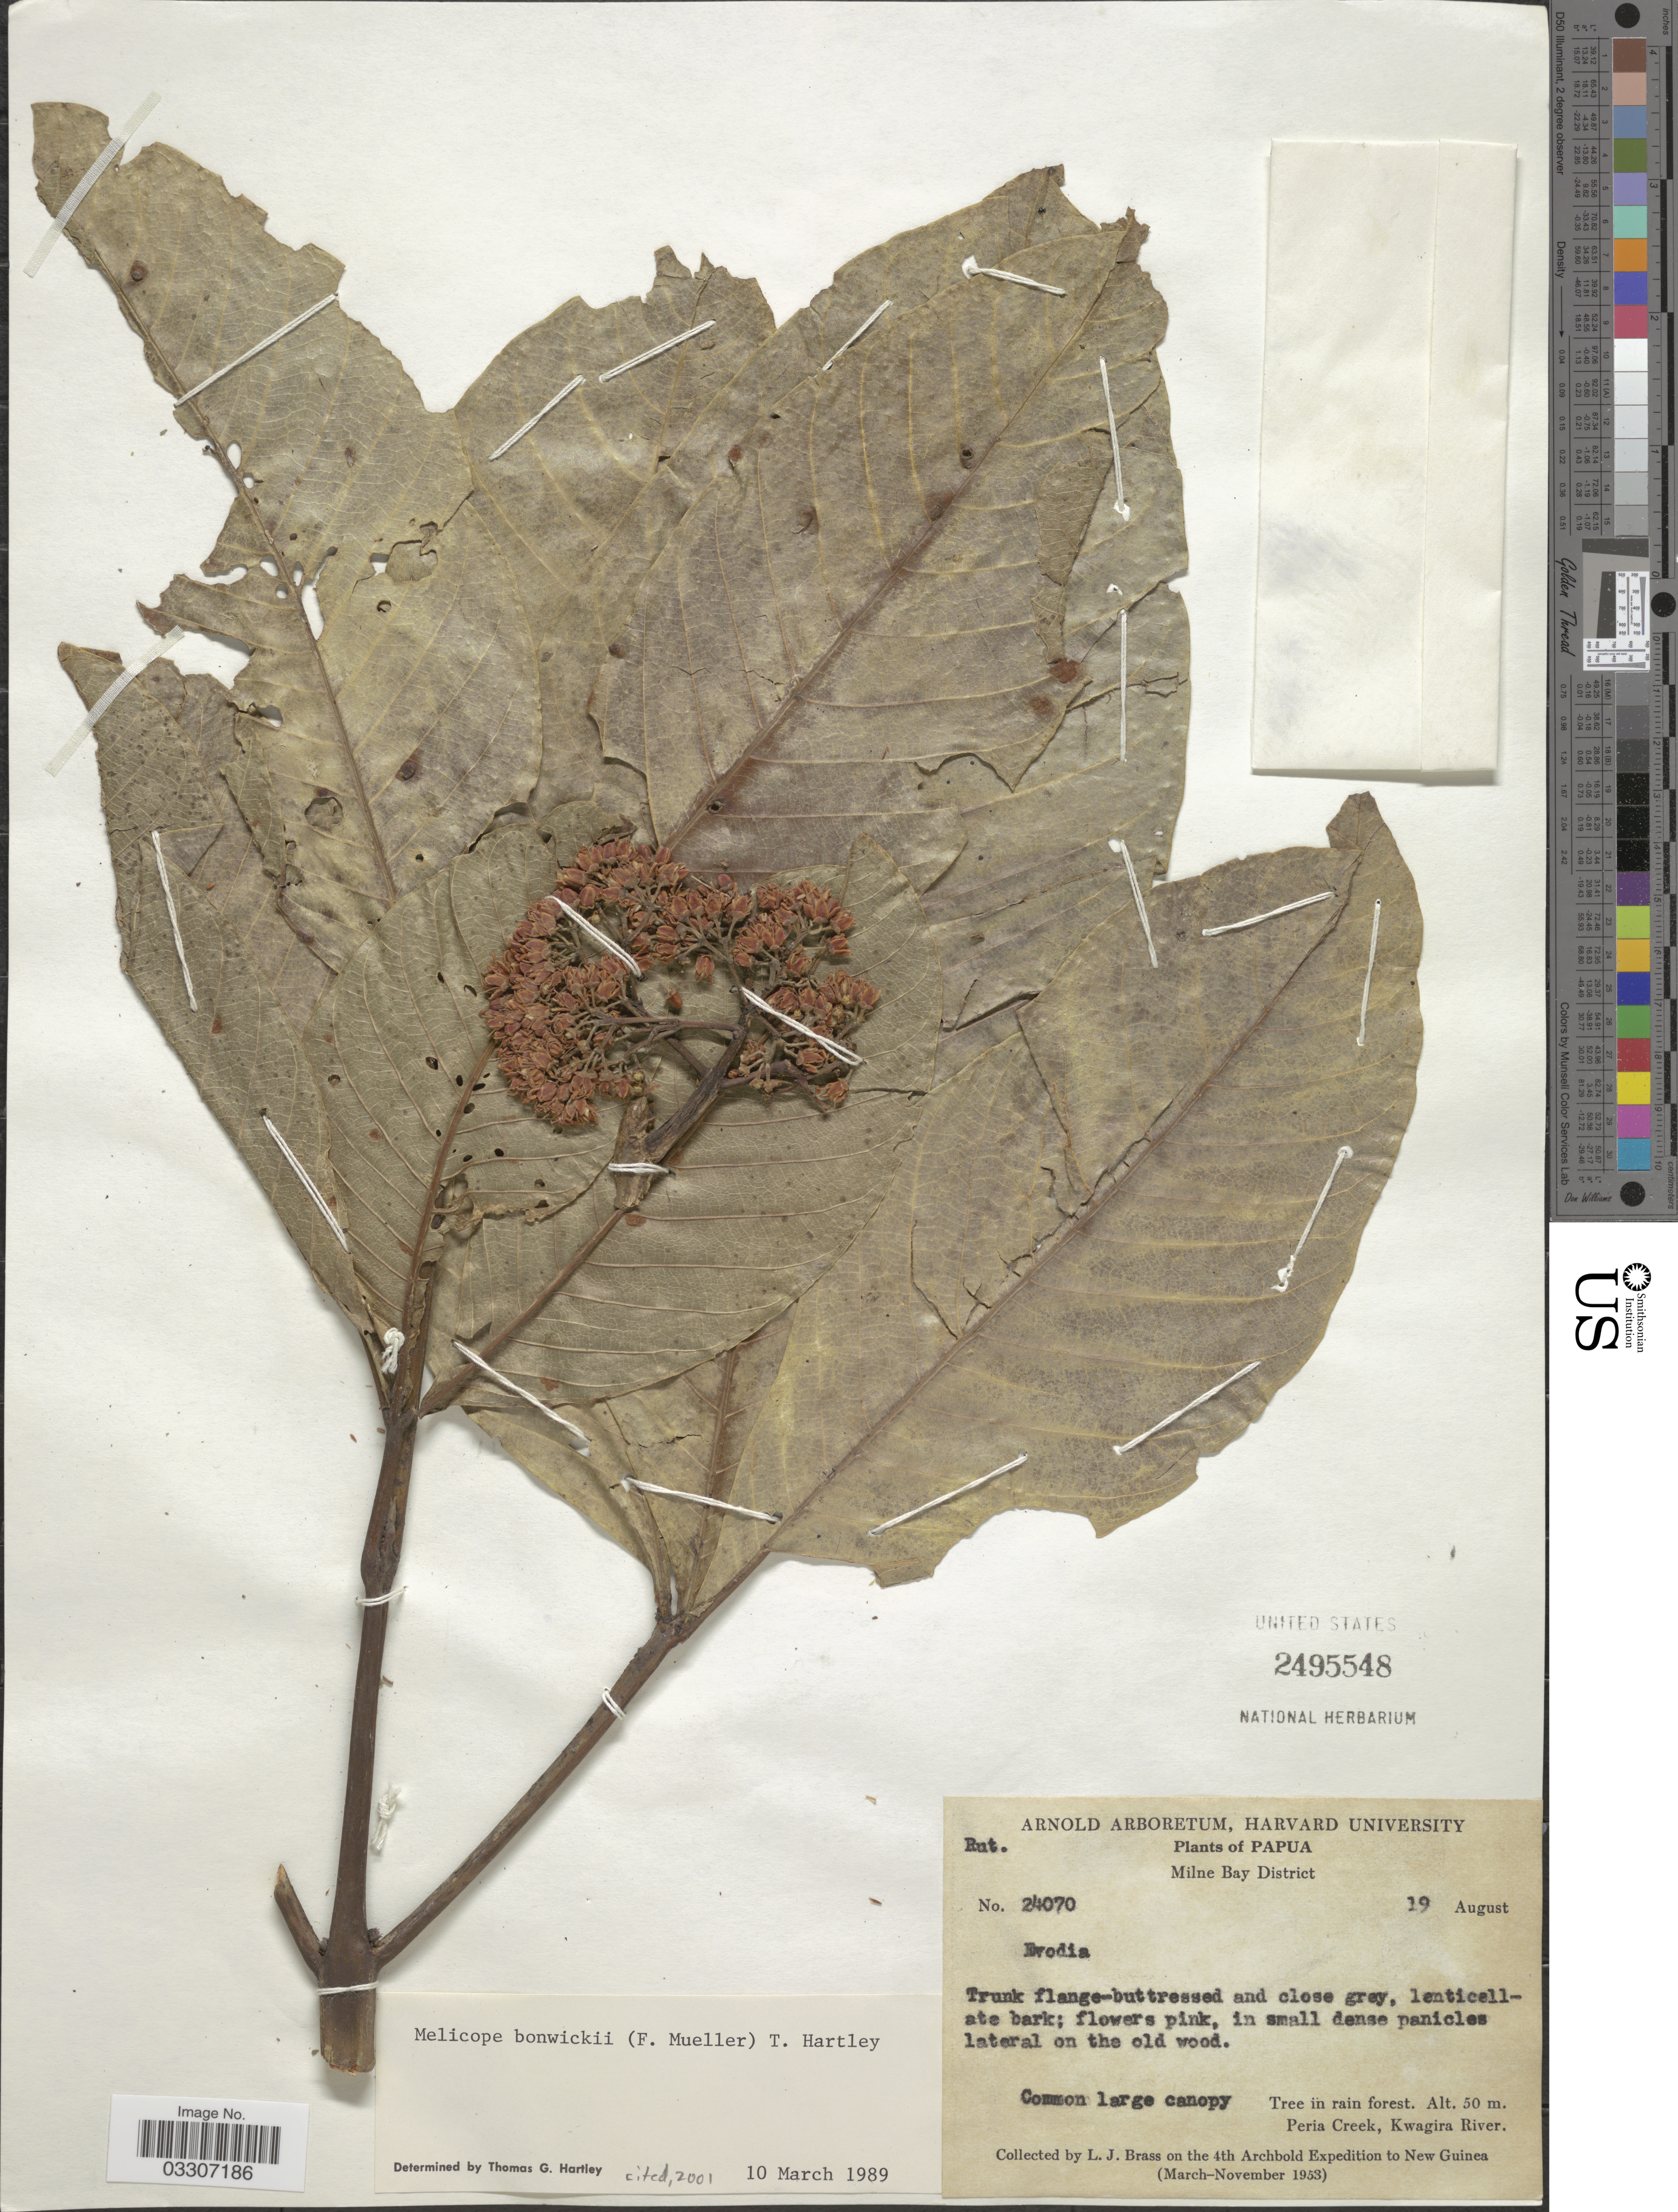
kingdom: Plantae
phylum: Tracheophyta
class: Magnoliopsida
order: Sapindales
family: Rutaceae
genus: Melicope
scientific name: Melicope bonwickii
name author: (F. Muell.) T.G. Hartley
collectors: L. J. Brass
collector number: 24070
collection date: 1953-08-19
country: Papua New Guinea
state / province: Milne Bay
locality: Papua. Milne Bay District. Peria Creek. Kwagira River.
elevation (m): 50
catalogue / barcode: US 2495548